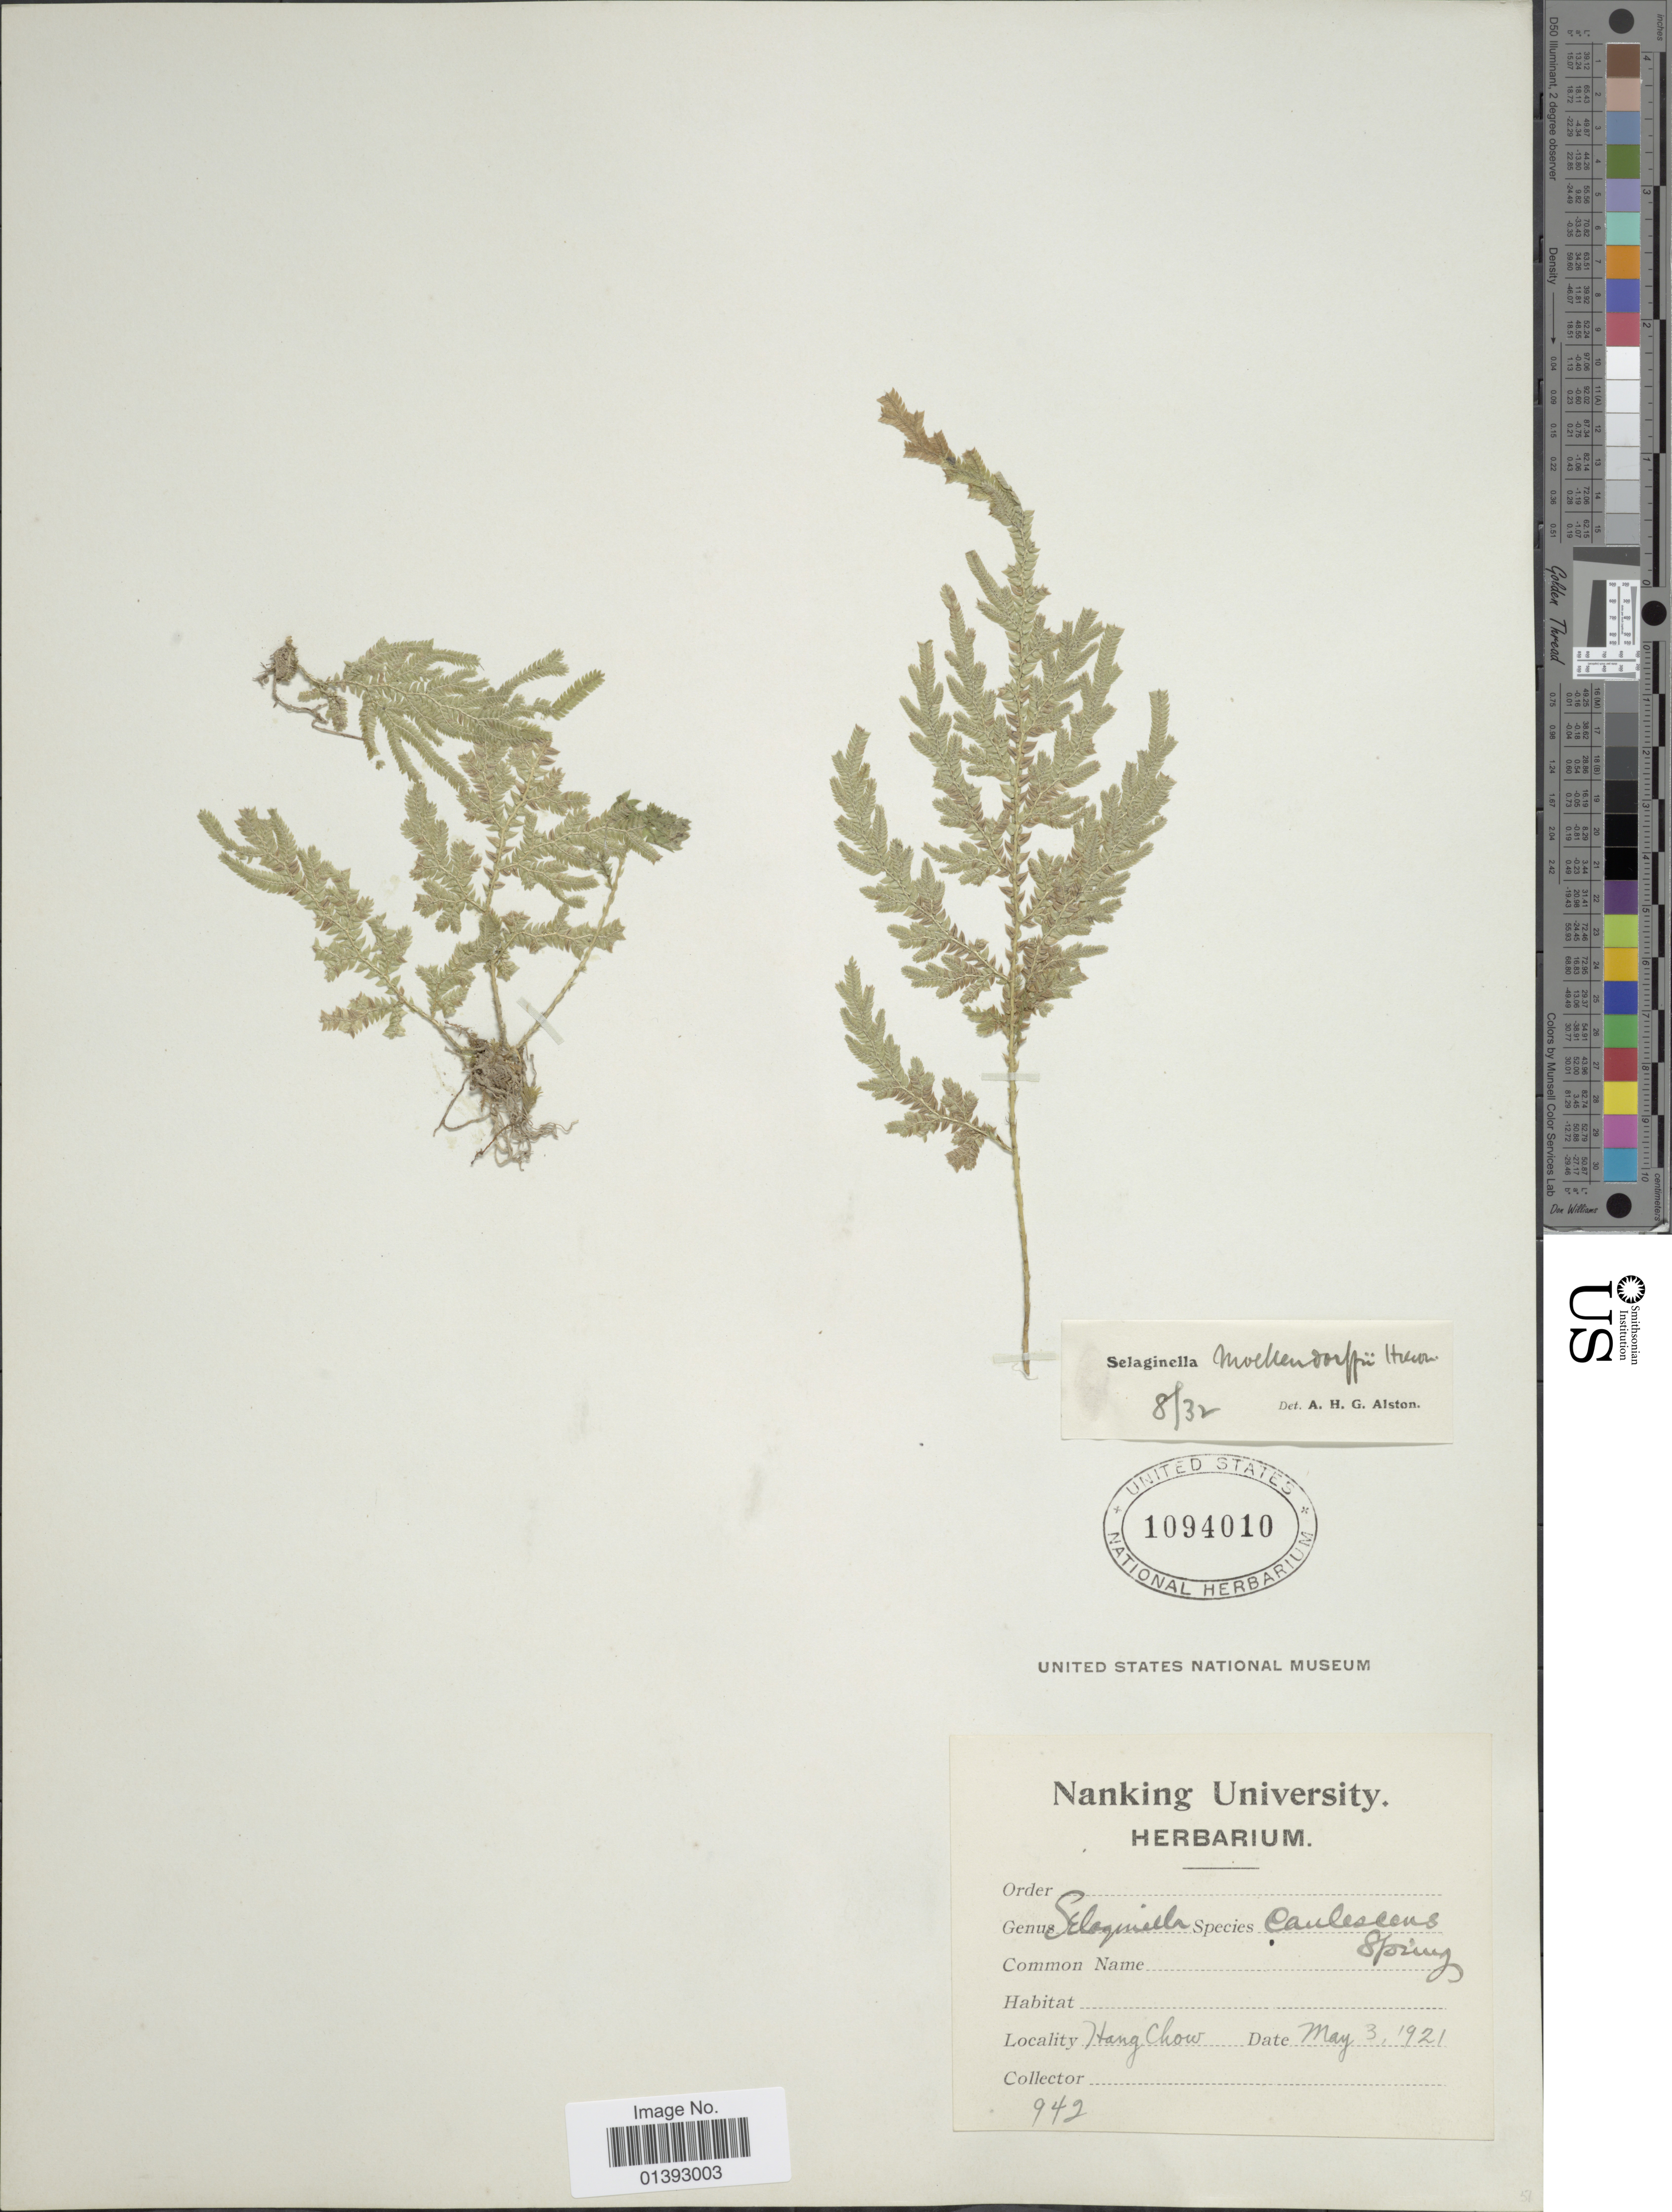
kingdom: Plantae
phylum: Tracheophyta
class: Lycopodiopsida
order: Selaginellales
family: Selaginellaceae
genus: Selaginella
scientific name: Selaginella moellendorffii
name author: Hieron.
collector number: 942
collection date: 1921-05-03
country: China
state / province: Zhejiang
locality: Hang Chow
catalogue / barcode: US 1094010